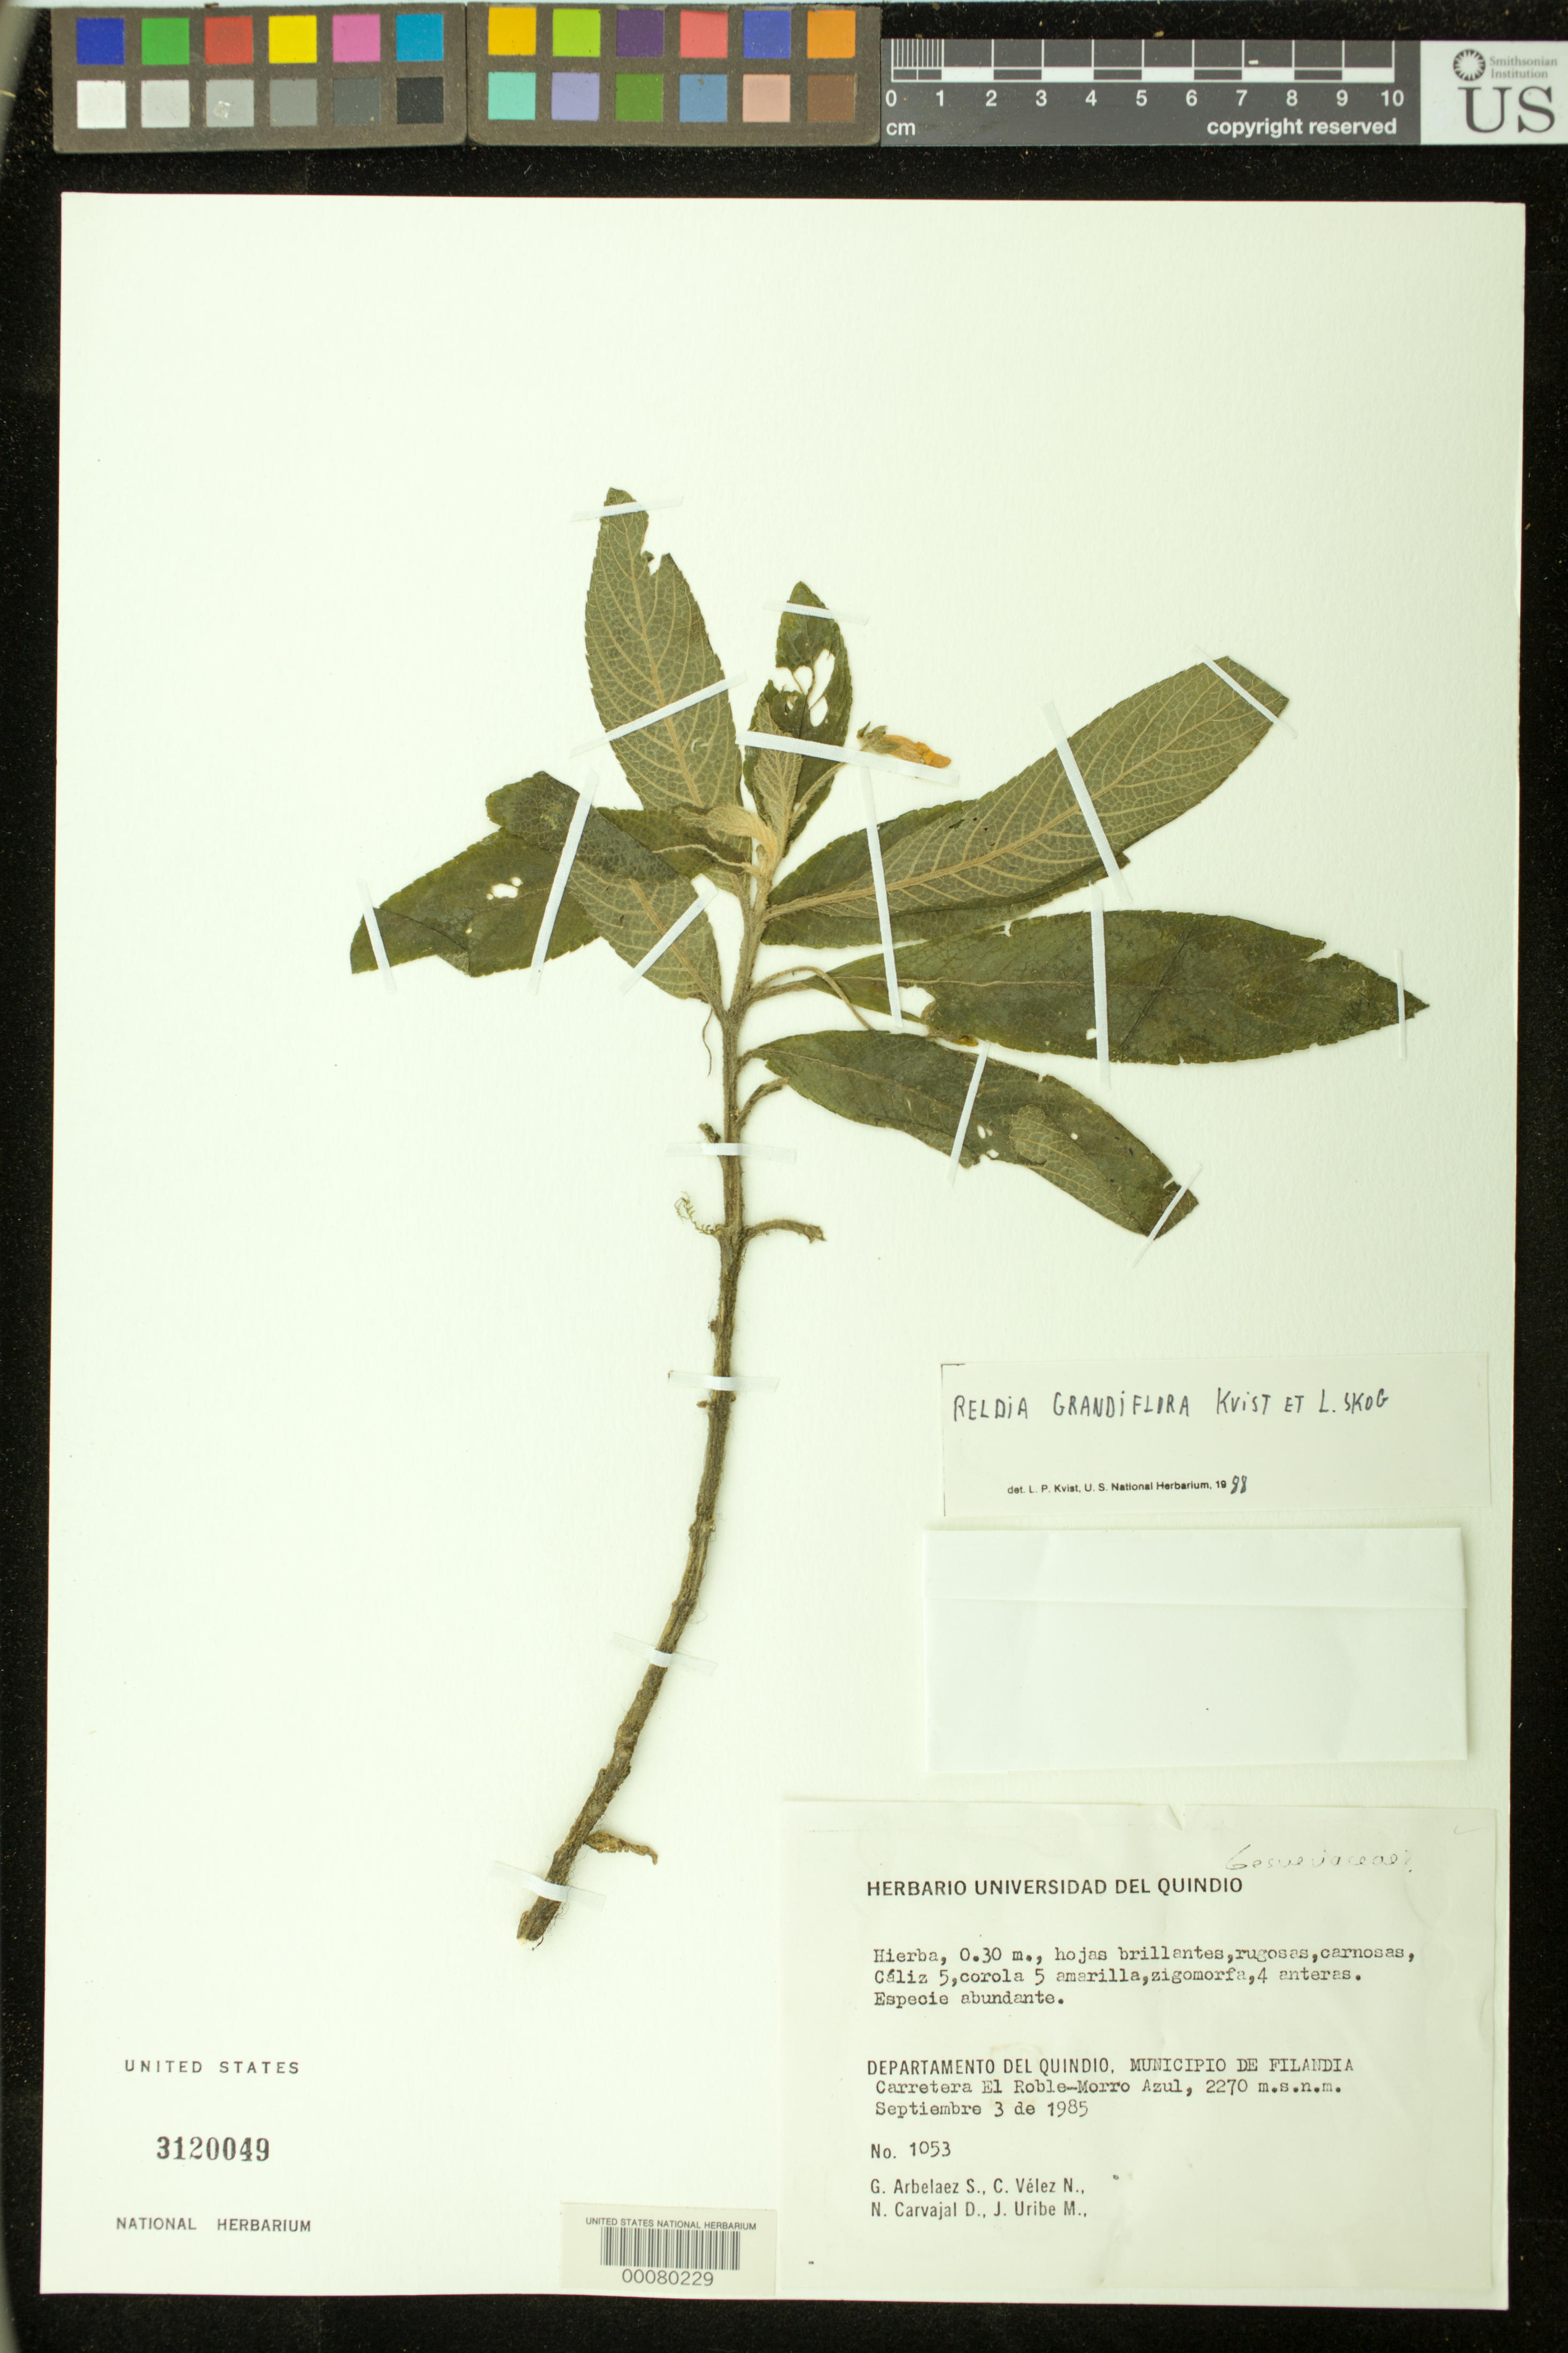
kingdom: Plantae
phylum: Tracheophyta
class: Magnoliopsida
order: Lamiales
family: Gesneriaceae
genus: Reldia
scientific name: Reldia grandiflora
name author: L.P. Kvist & L.E. Skog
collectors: G. Arbelaez S., C. Vélez N., N. Carvajal D. & J. Uribe M.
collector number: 1053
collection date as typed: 03 Sep 1985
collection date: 1985-09-03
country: Colombia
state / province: Quindío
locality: Municipality of Filandia, El Roble-Morro Azul highway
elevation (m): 2270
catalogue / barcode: US 3120049